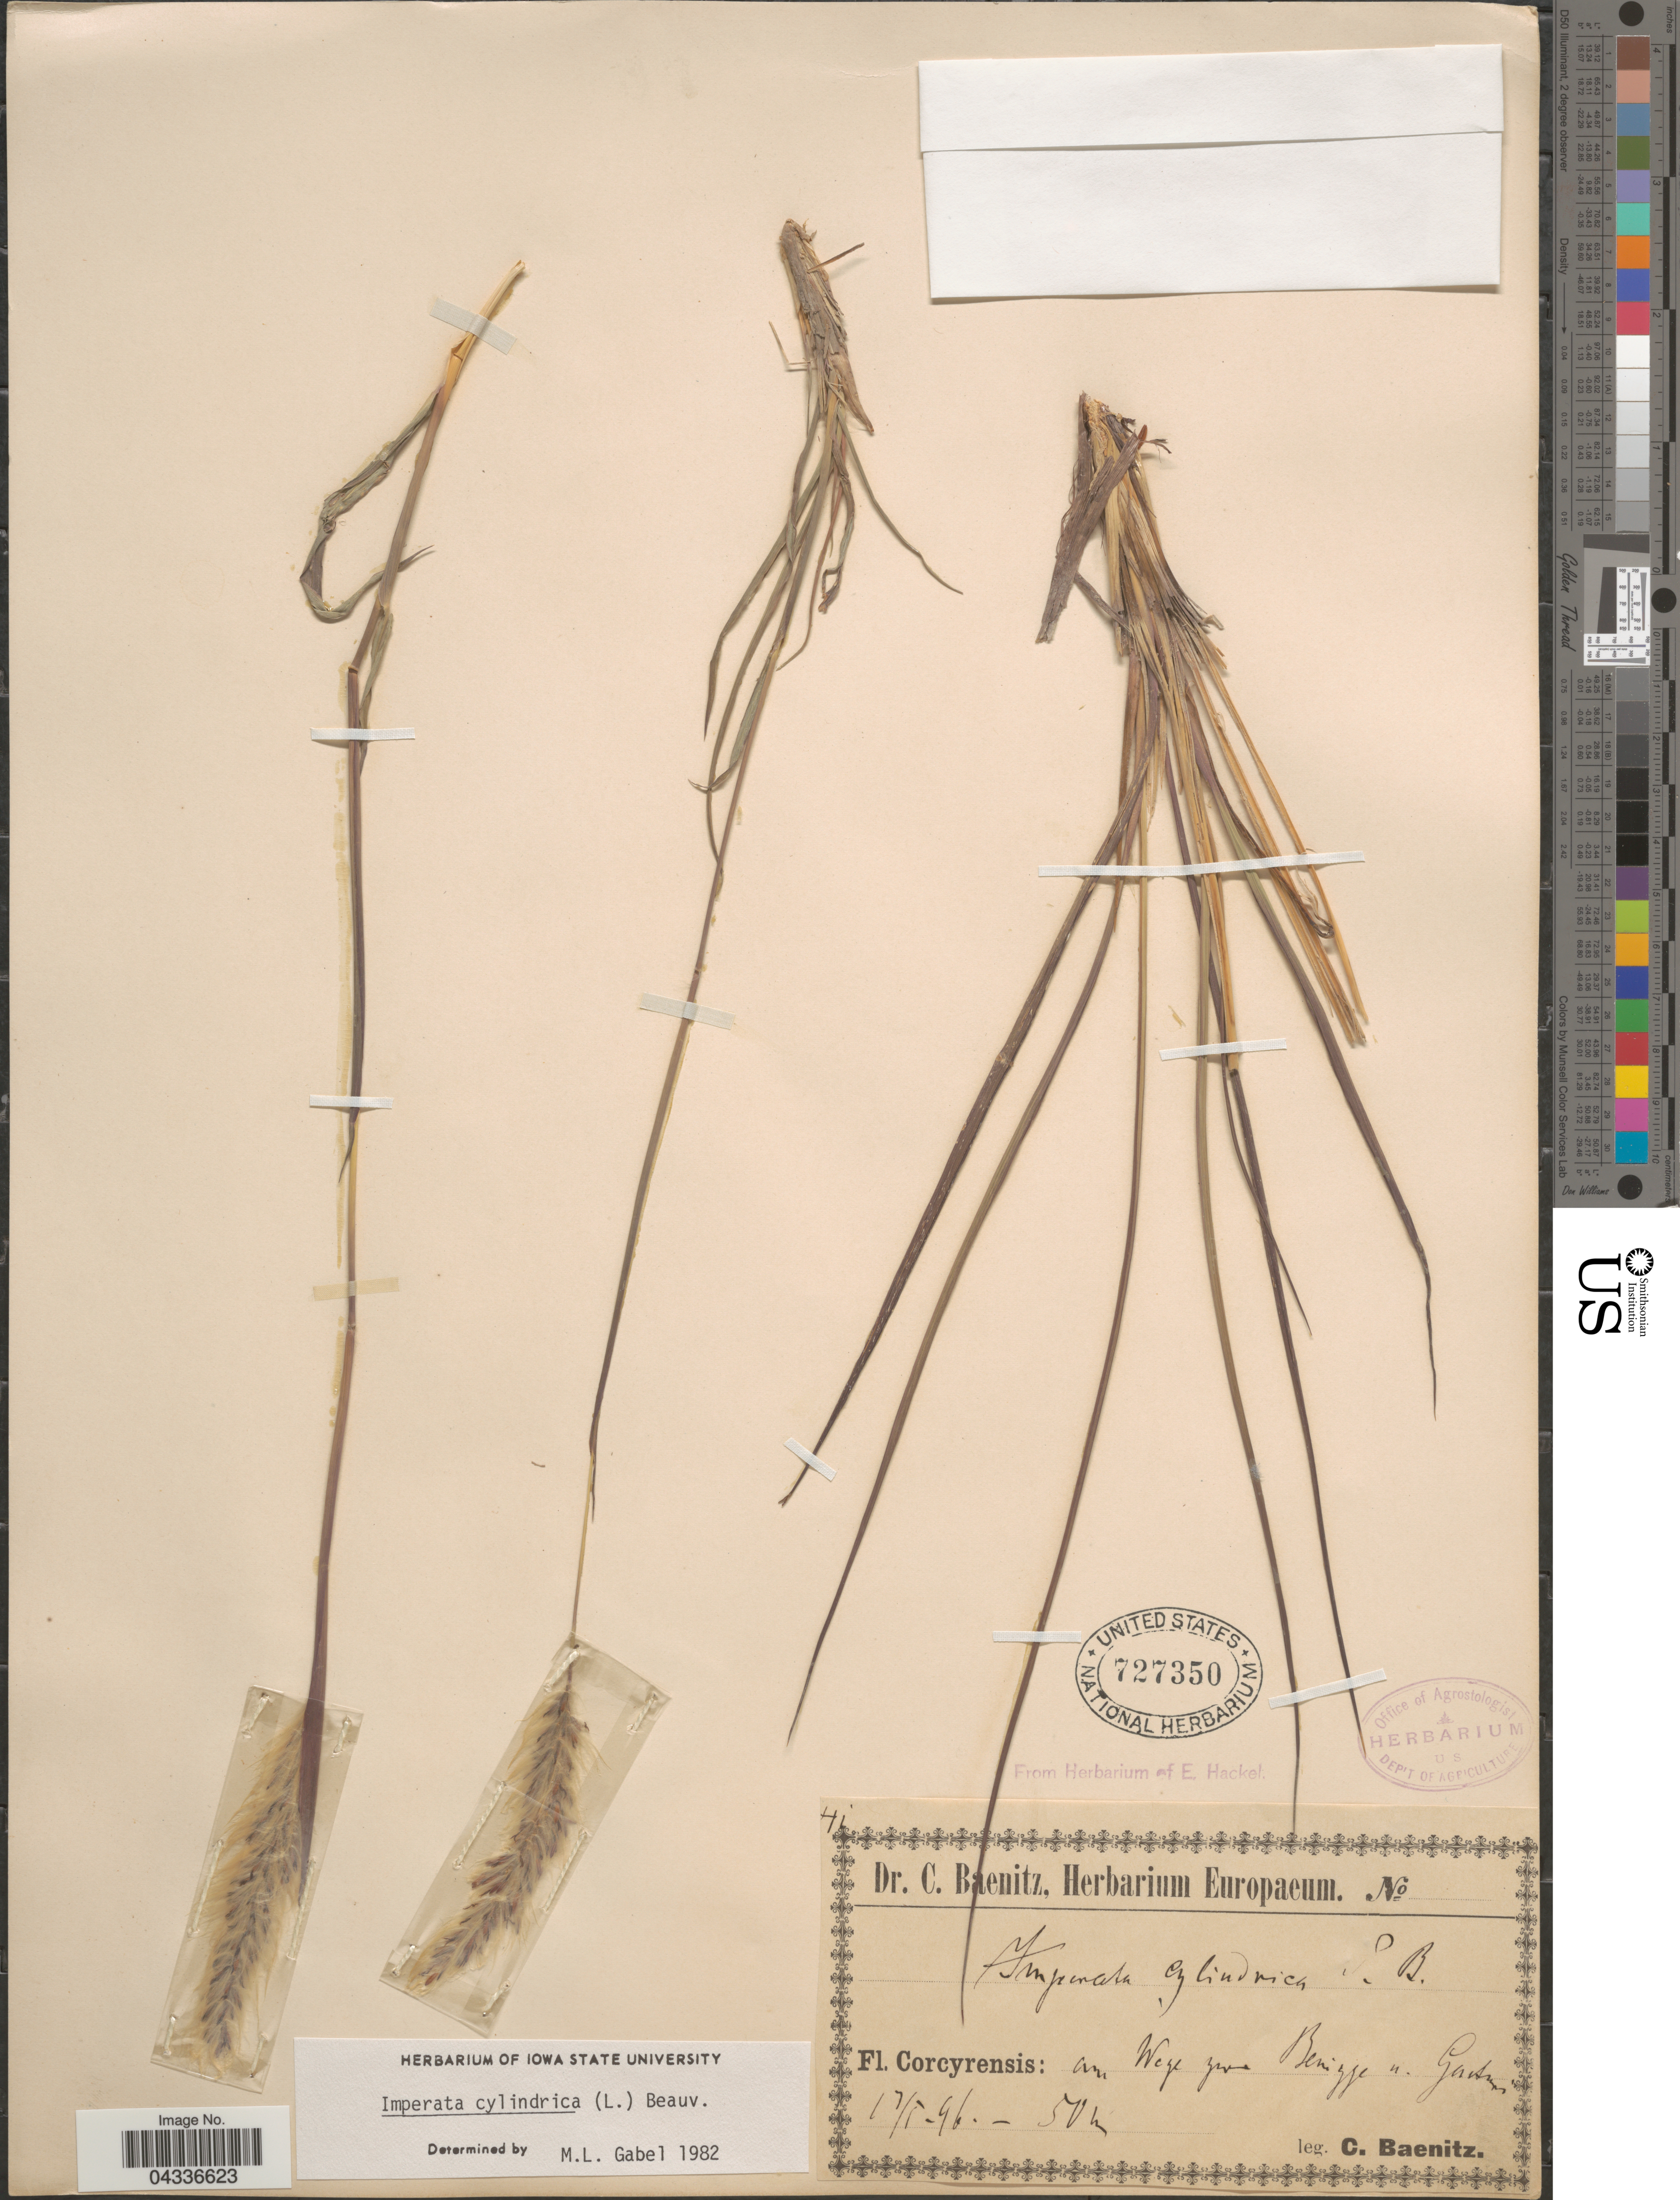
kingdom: Plantae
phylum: Tracheophyta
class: Liliopsida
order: Poales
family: Poaceae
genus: Imperata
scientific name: Imperata cylindrica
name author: (L.) P. Beauv.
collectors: C. G. Baenitz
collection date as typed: Transcribed d/m/y: 17/5/96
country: Greece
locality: Corcyrensis: am Wege zw Benigge n. [illegible text].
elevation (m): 50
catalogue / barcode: US 727350